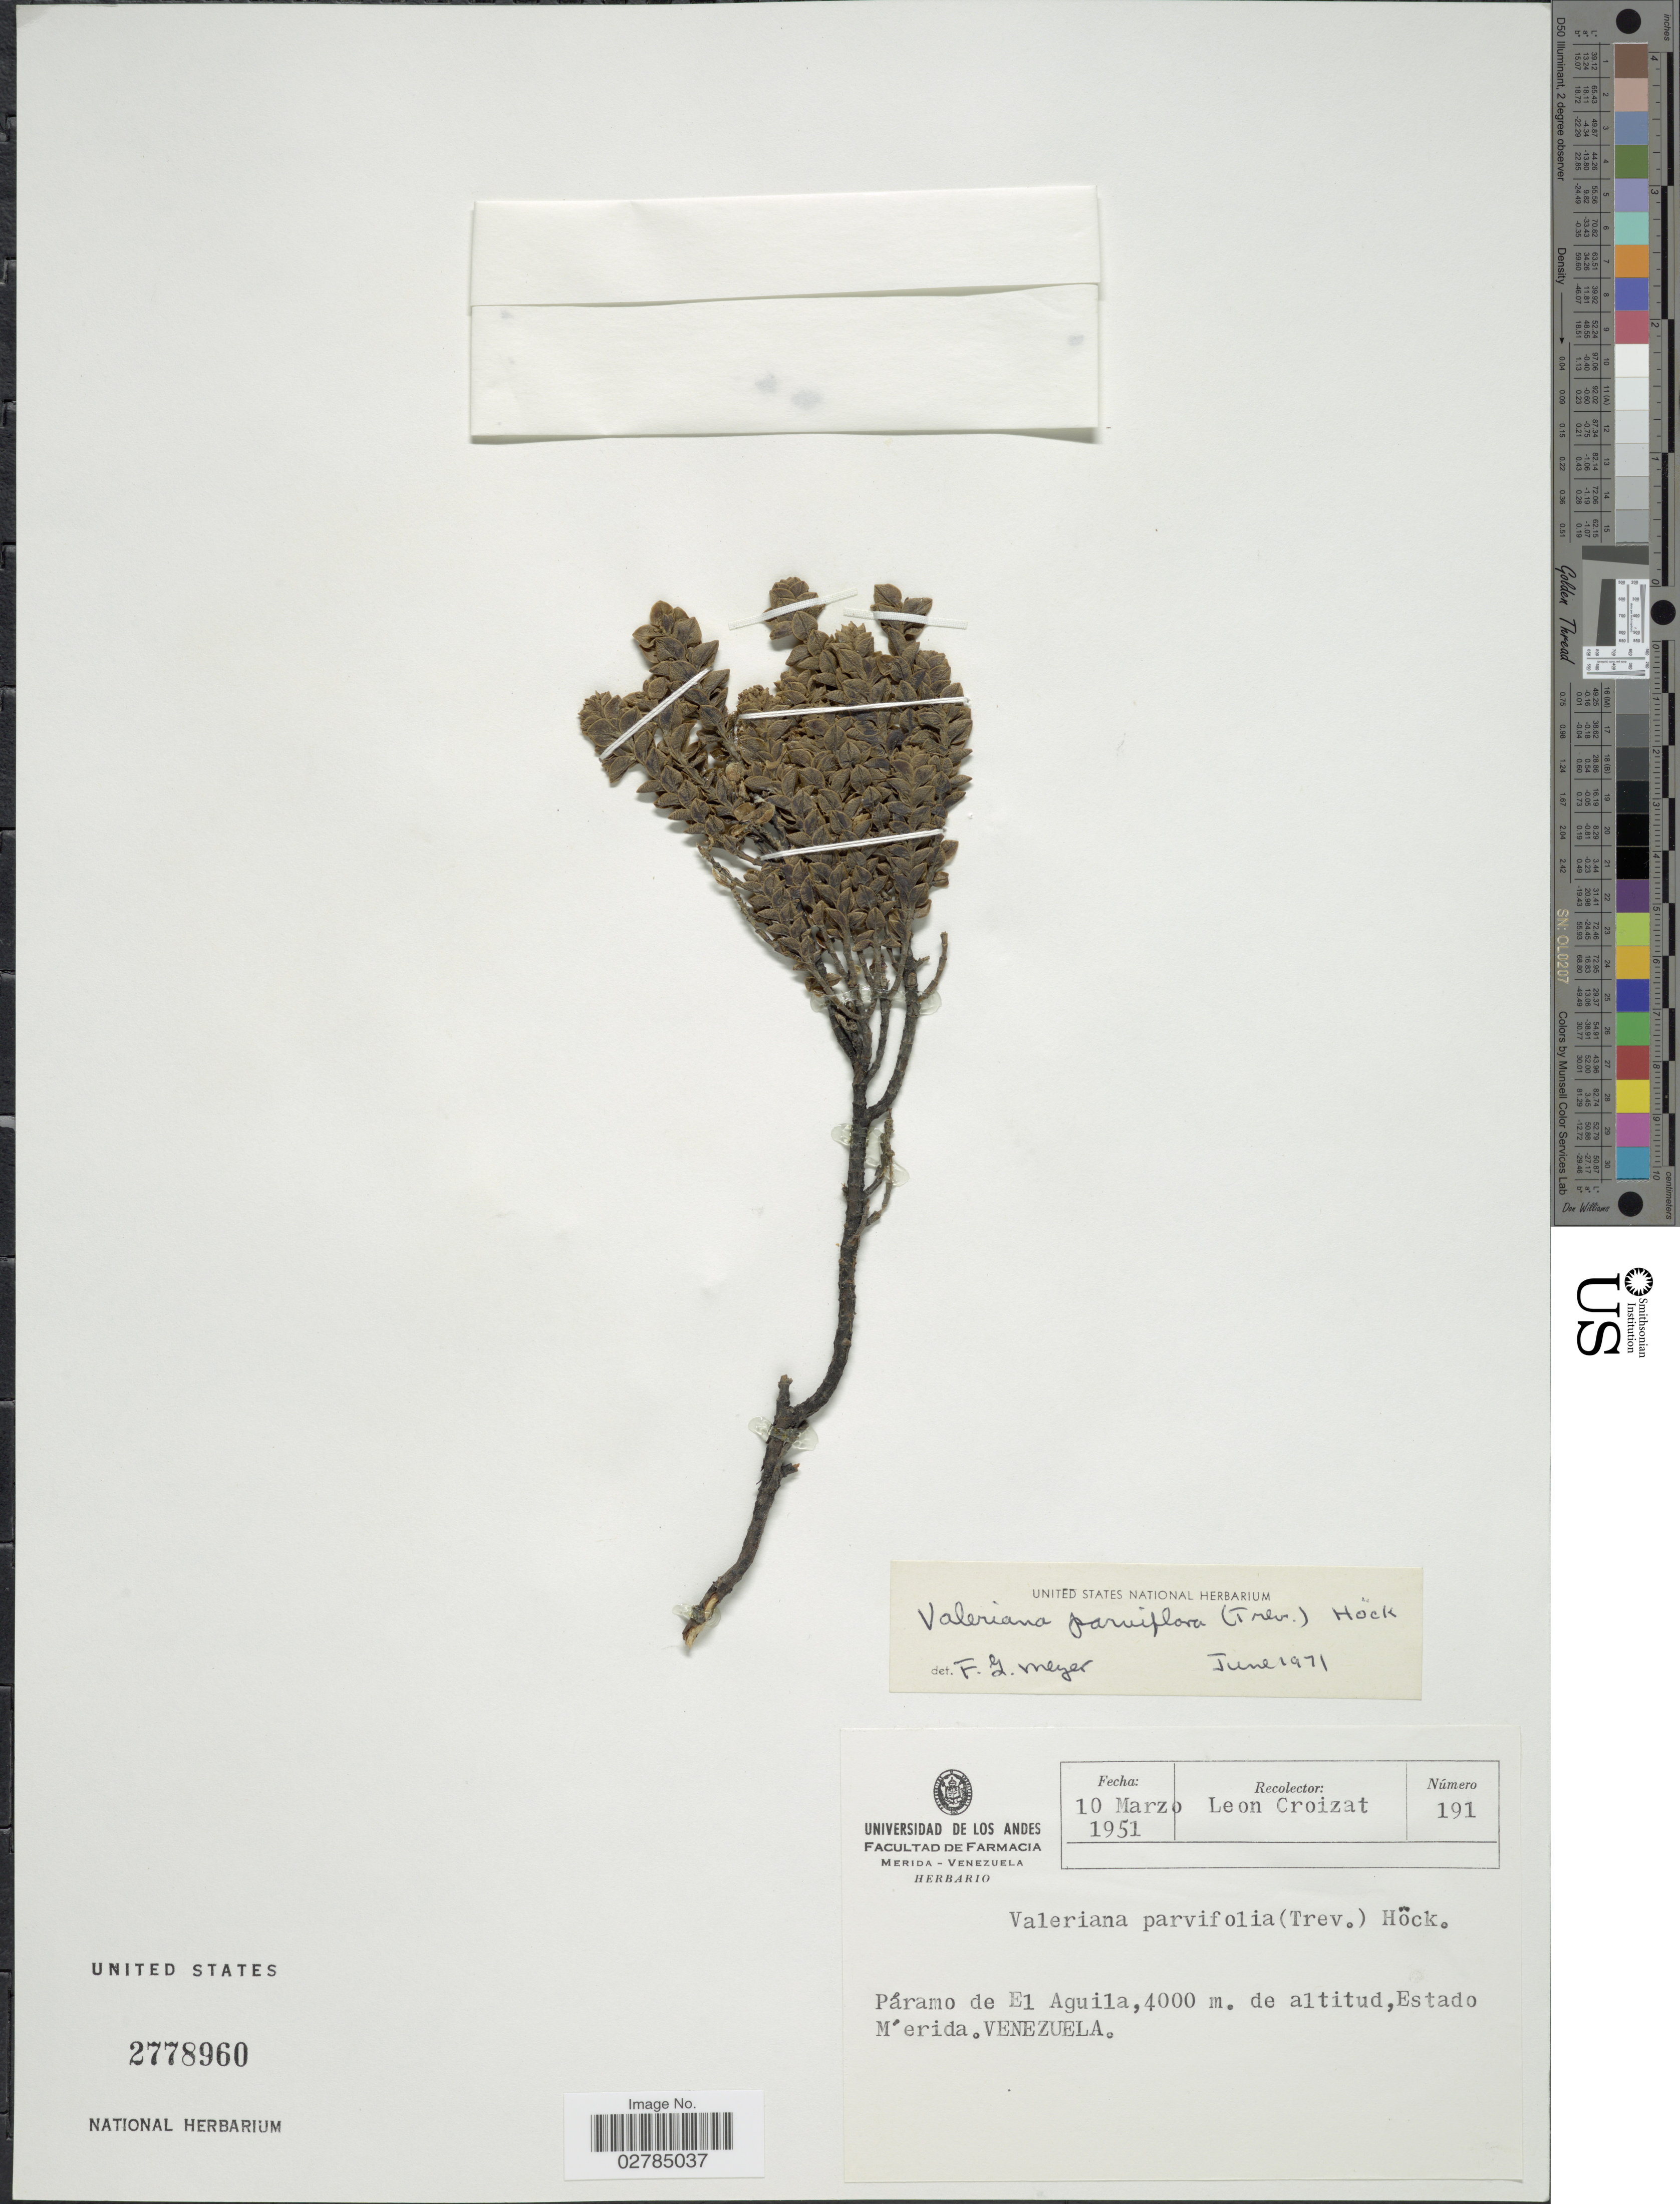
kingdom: Plantae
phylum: Tracheophyta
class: Magnoliopsida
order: Dipsacales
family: Caprifoliaceae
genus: Valeriana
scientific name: Valeriana parviflora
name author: Miégev.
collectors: L. C. M. Croizat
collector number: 191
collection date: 1951-03-10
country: Venezuela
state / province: Mérida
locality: Páramo de El Aguila.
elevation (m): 4000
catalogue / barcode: US 2778960